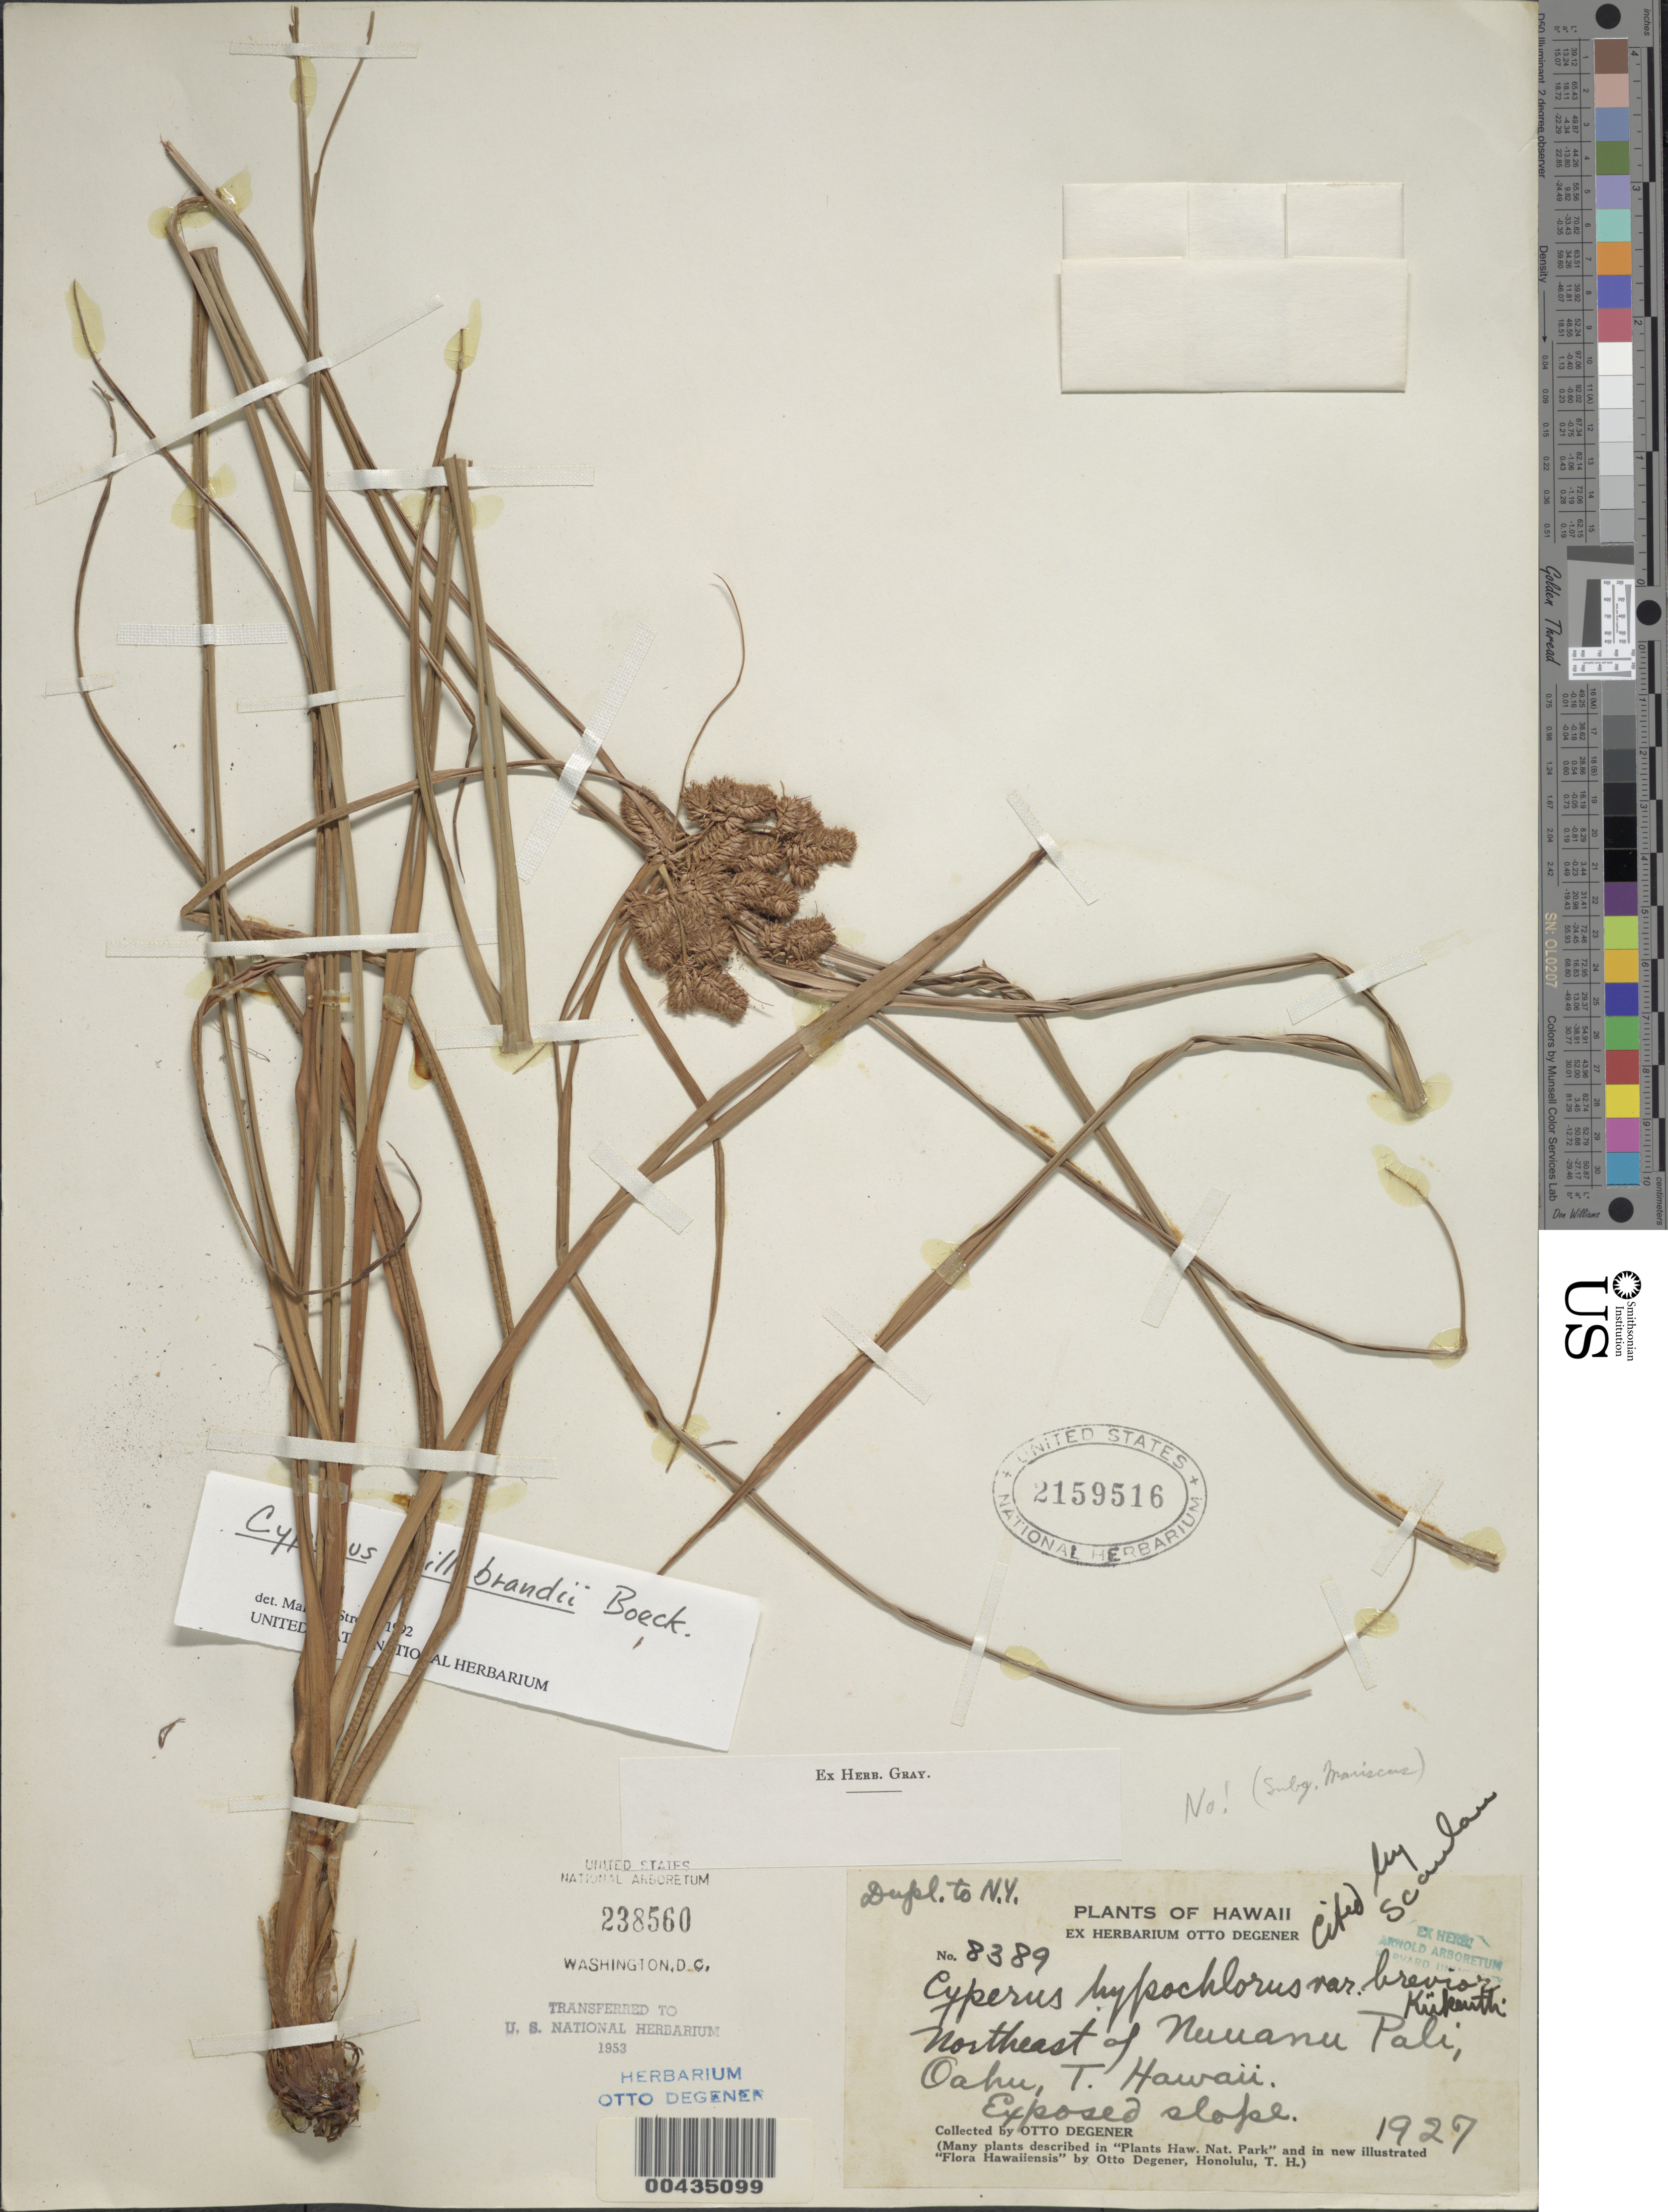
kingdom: Plantae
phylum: Tracheophyta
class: Liliopsida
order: Poales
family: Cyperaceae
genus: Cyperus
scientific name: Cyperus hillebrandii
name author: Boeckeler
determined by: Strong, M. T., (US), Smithsonian Institution - National Museum of Natural History (UNITED STATES)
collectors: O. Degener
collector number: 8389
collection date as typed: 1927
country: United States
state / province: Hawaii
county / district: Honolulu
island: Oahu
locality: Northeast of Nuuanu Pali, Oahu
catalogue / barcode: US 2159516